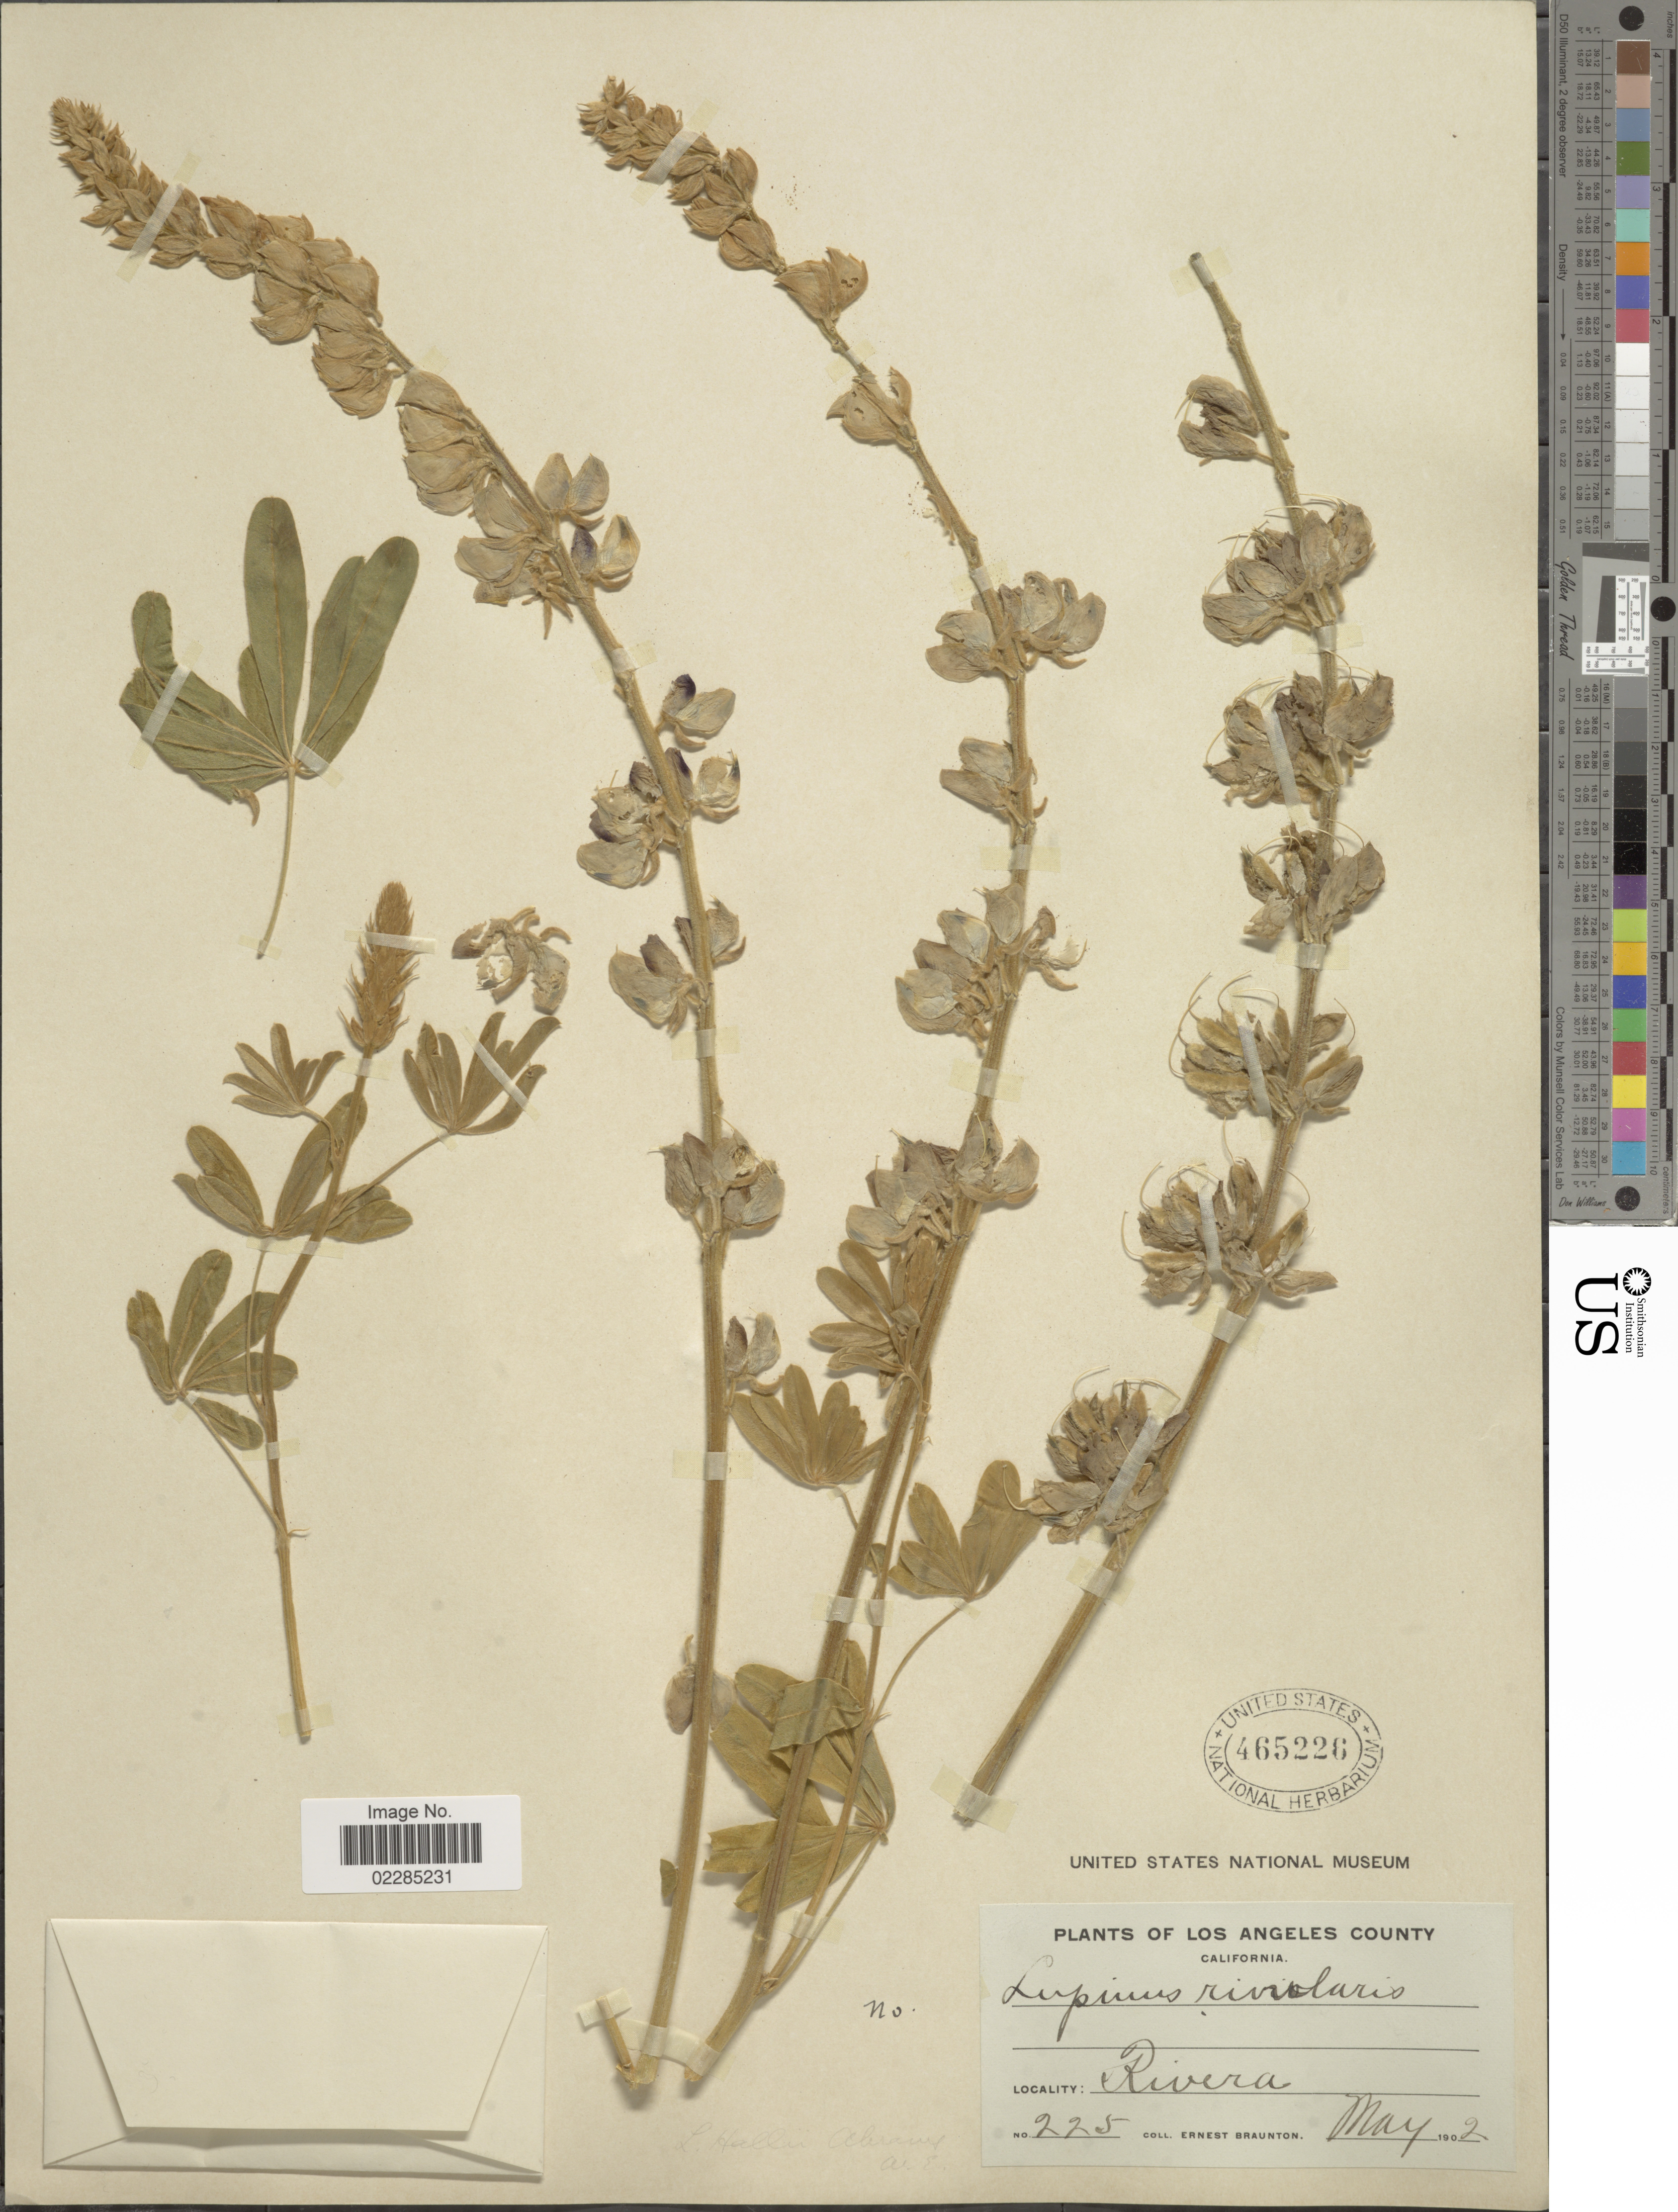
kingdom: Plantae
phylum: Tracheophyta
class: Magnoliopsida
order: Fabales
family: Fabaceae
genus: Lupinus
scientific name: Lupinus excubitus var. hallii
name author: (Abrams) C.P. Sm.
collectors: E. Braunton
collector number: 225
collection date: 1902-05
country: United States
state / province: California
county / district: Los Angeles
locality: Los Angeles County, Rivera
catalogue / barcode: US 465226